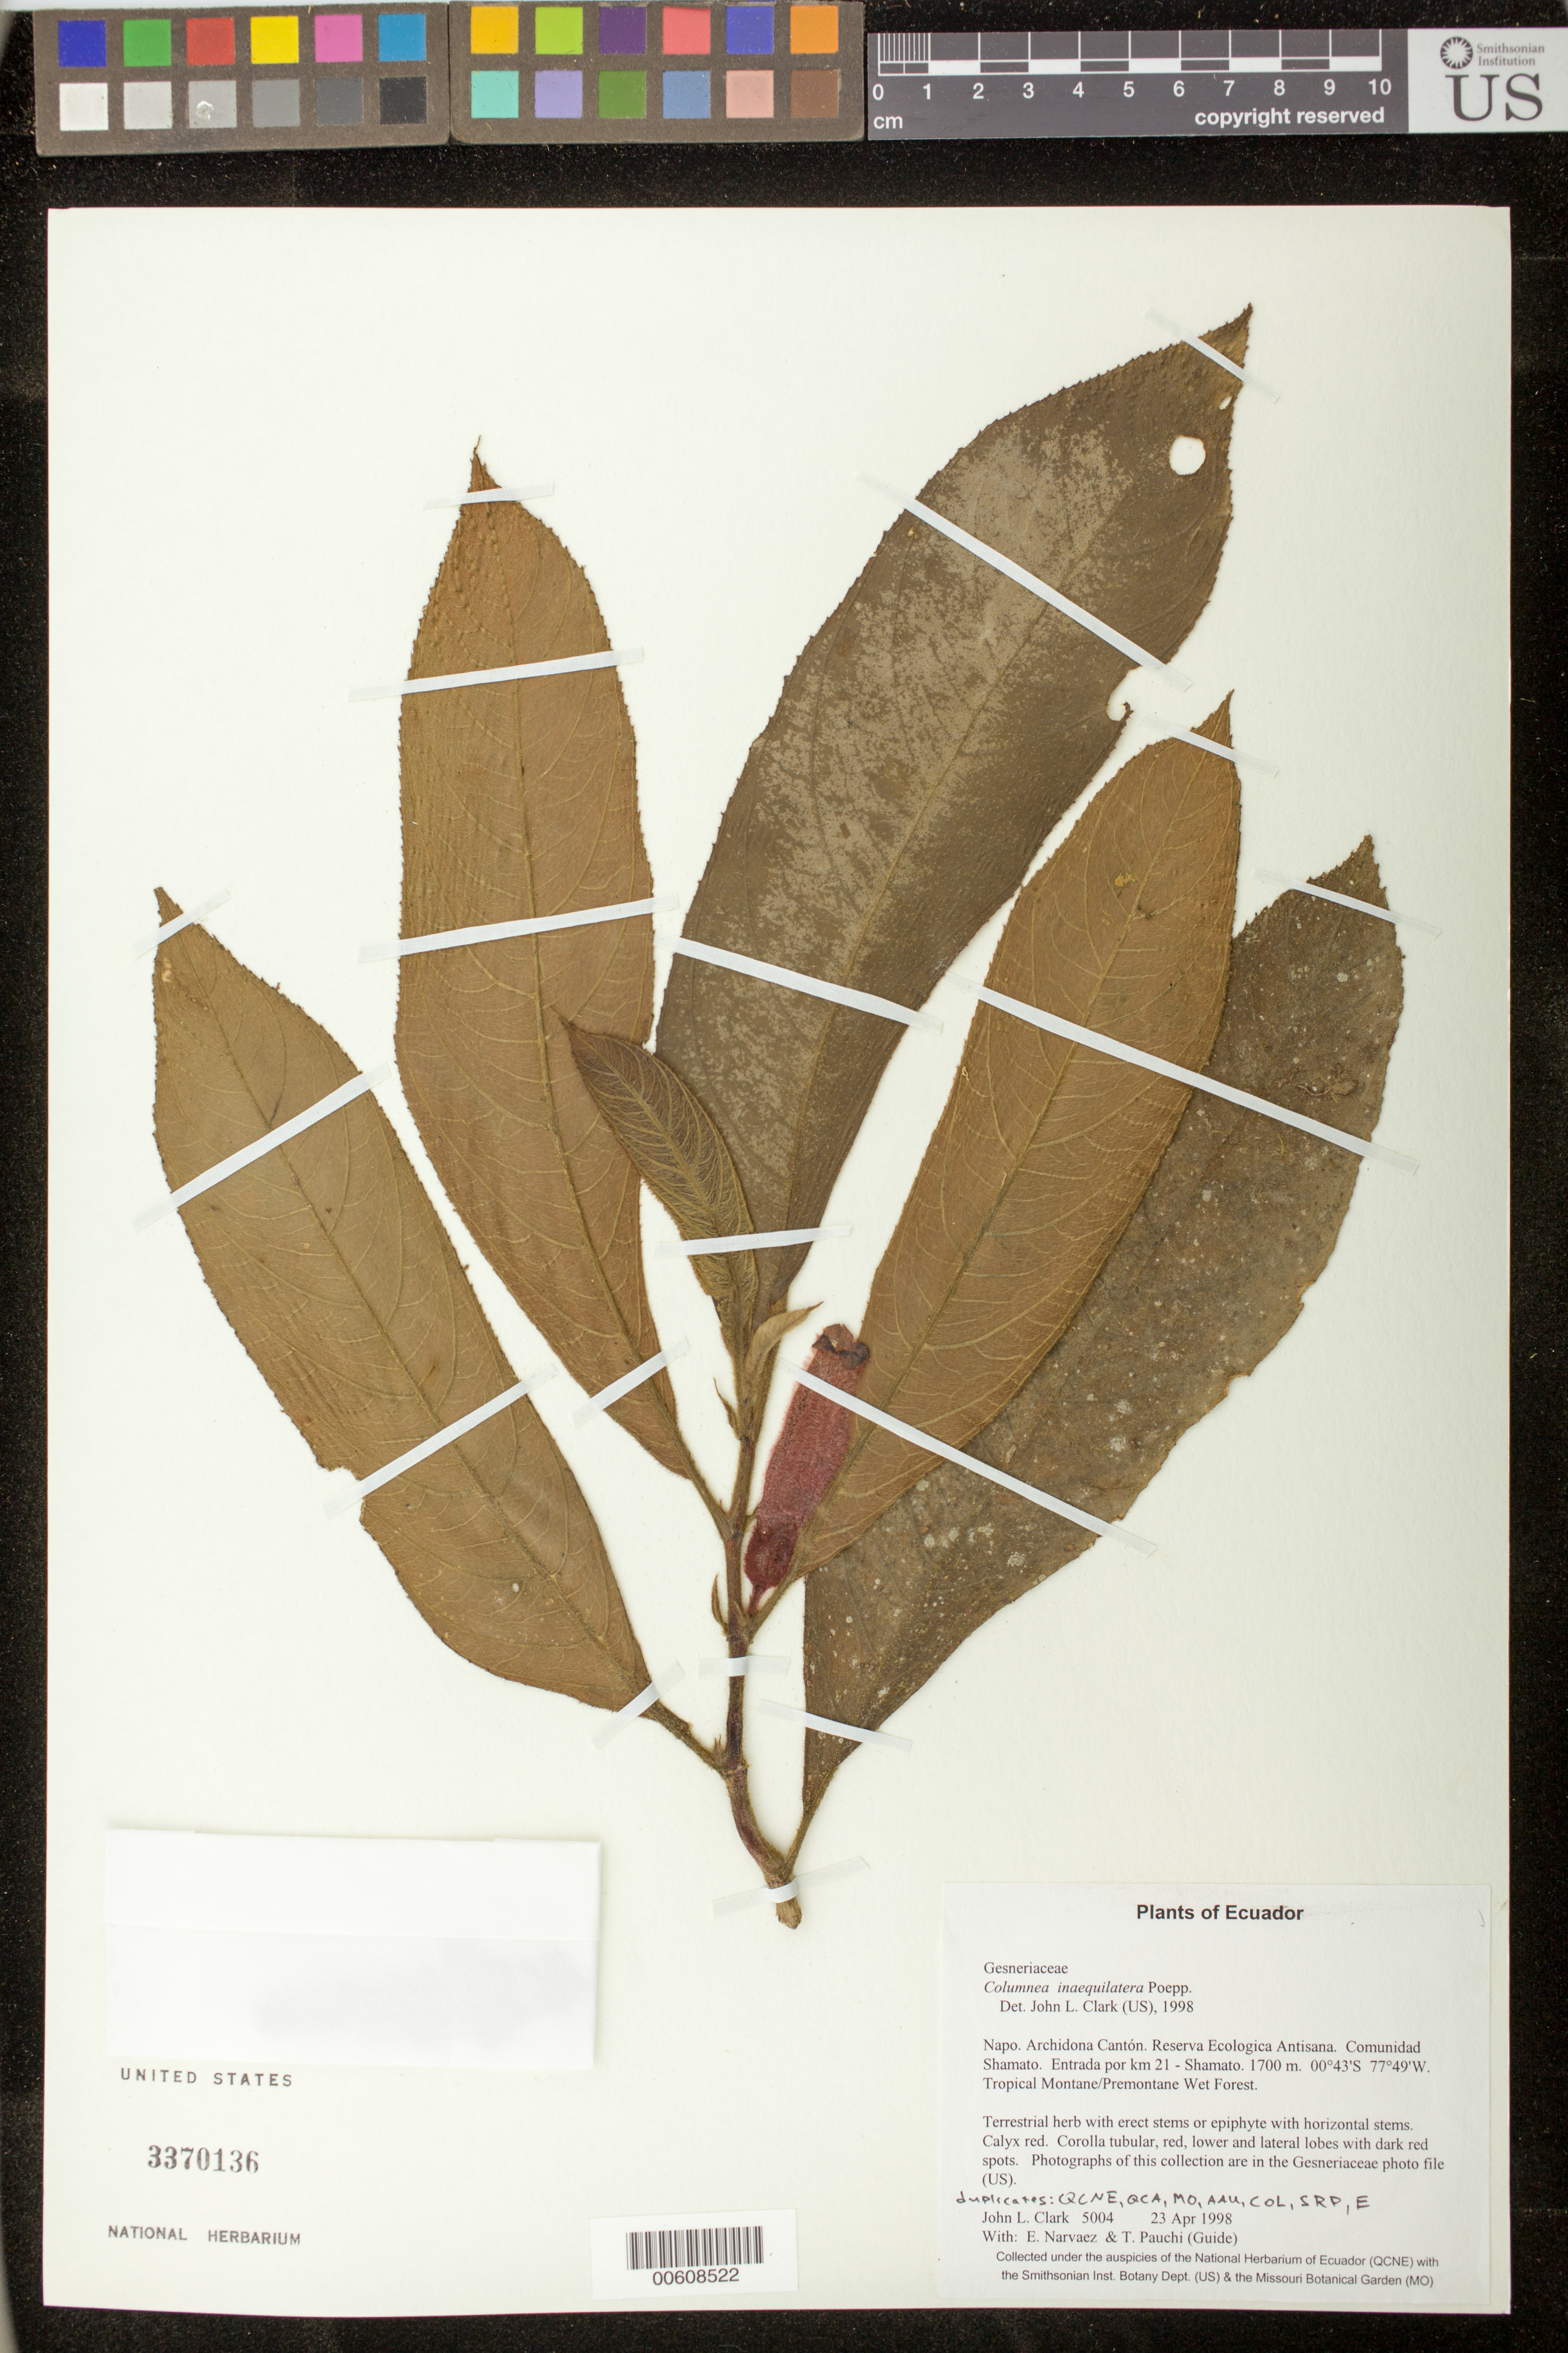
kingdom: Plantae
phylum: Tracheophyta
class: Magnoliopsida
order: Lamiales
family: Gesneriaceae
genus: Columnea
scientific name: Columnea inaequilatera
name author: Poepp.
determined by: Clark, J. L., (SEL), The Marie Selby Botanical Garden (UNITED STATES)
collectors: J. L. Clark, E. Narváez & T. Pauchi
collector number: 5004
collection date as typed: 23 Apr 1998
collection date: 1998-04-23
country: Ecuador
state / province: Napo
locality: Archidona Cantón. Reserva Ecologica Antisana. Comunidad Shamato. Entrada por km 21 - Shamato.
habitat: Tropical Montane/Premontane Wet Forest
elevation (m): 1700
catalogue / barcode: US 3370136